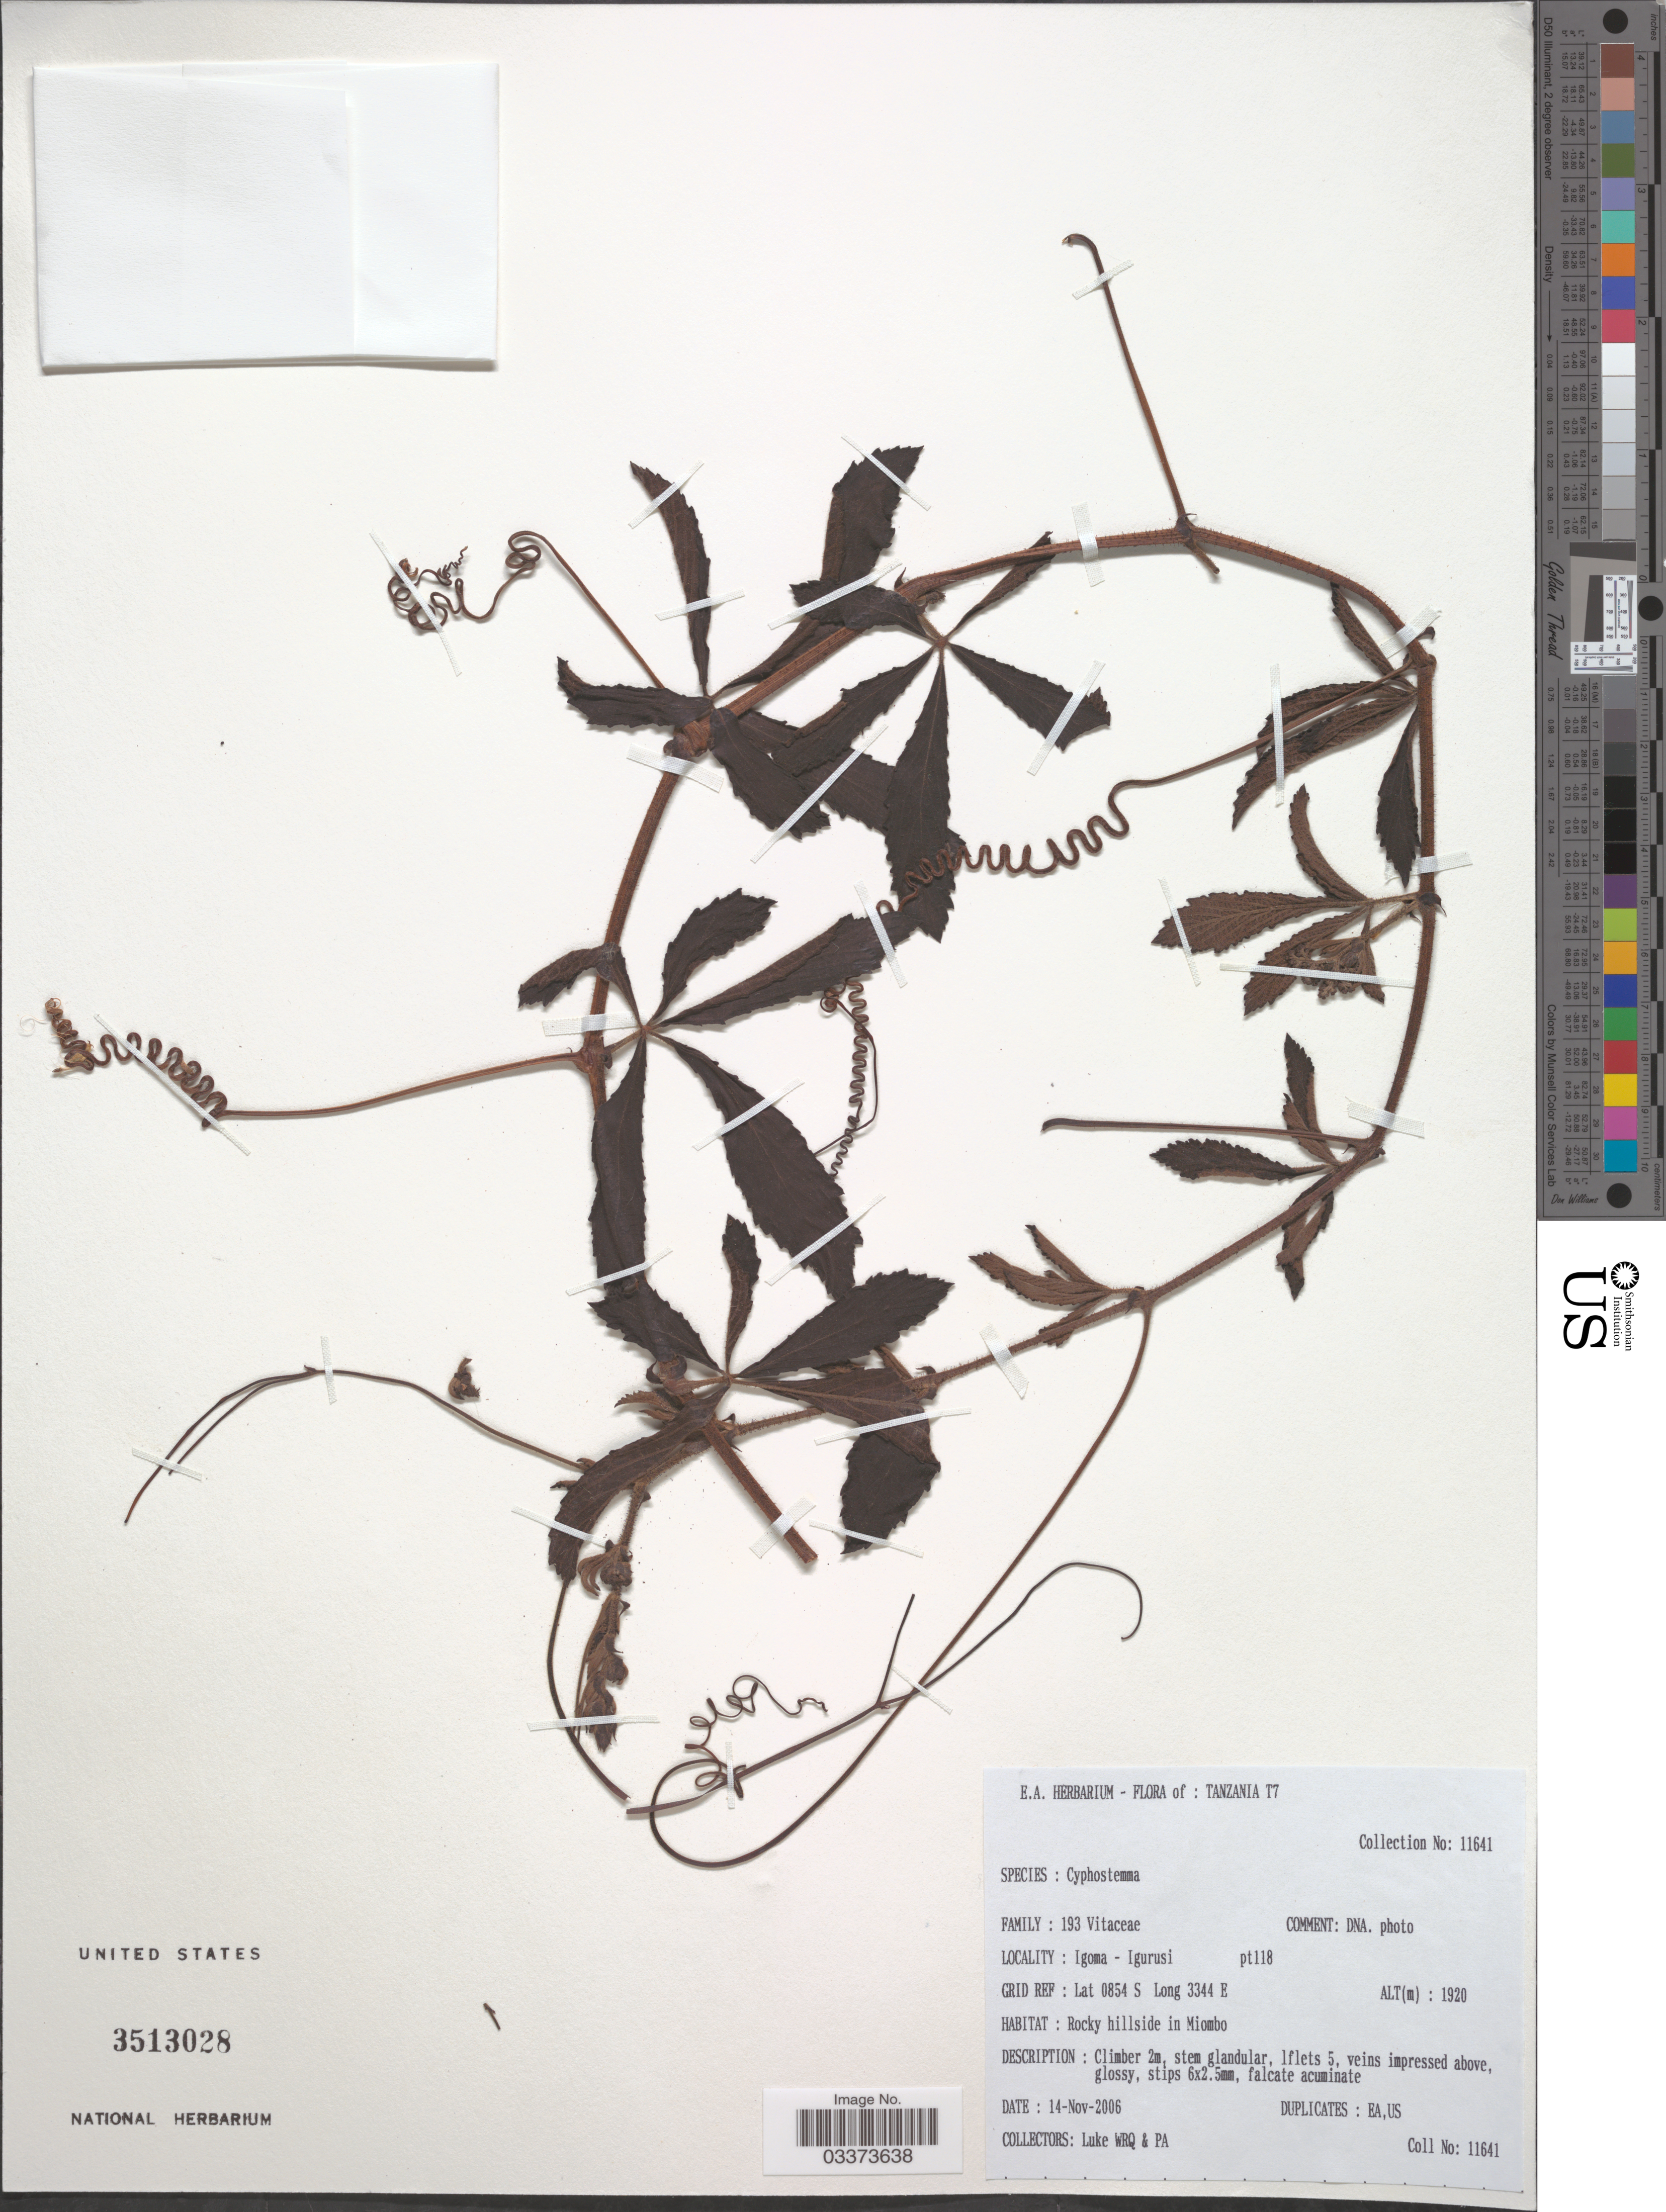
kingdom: Plantae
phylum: Tracheophyta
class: Magnoliopsida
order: Vitales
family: Vitaceae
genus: Cyphostemma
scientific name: Cyphostemma sp.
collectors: Q. Luke & P. Luke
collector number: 11641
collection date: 2006-11-14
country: Tanzania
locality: Tanzania T7. Igoma - Igurusi pt118. Rocky hillside in Miombo.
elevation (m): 1920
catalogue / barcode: US 3513028